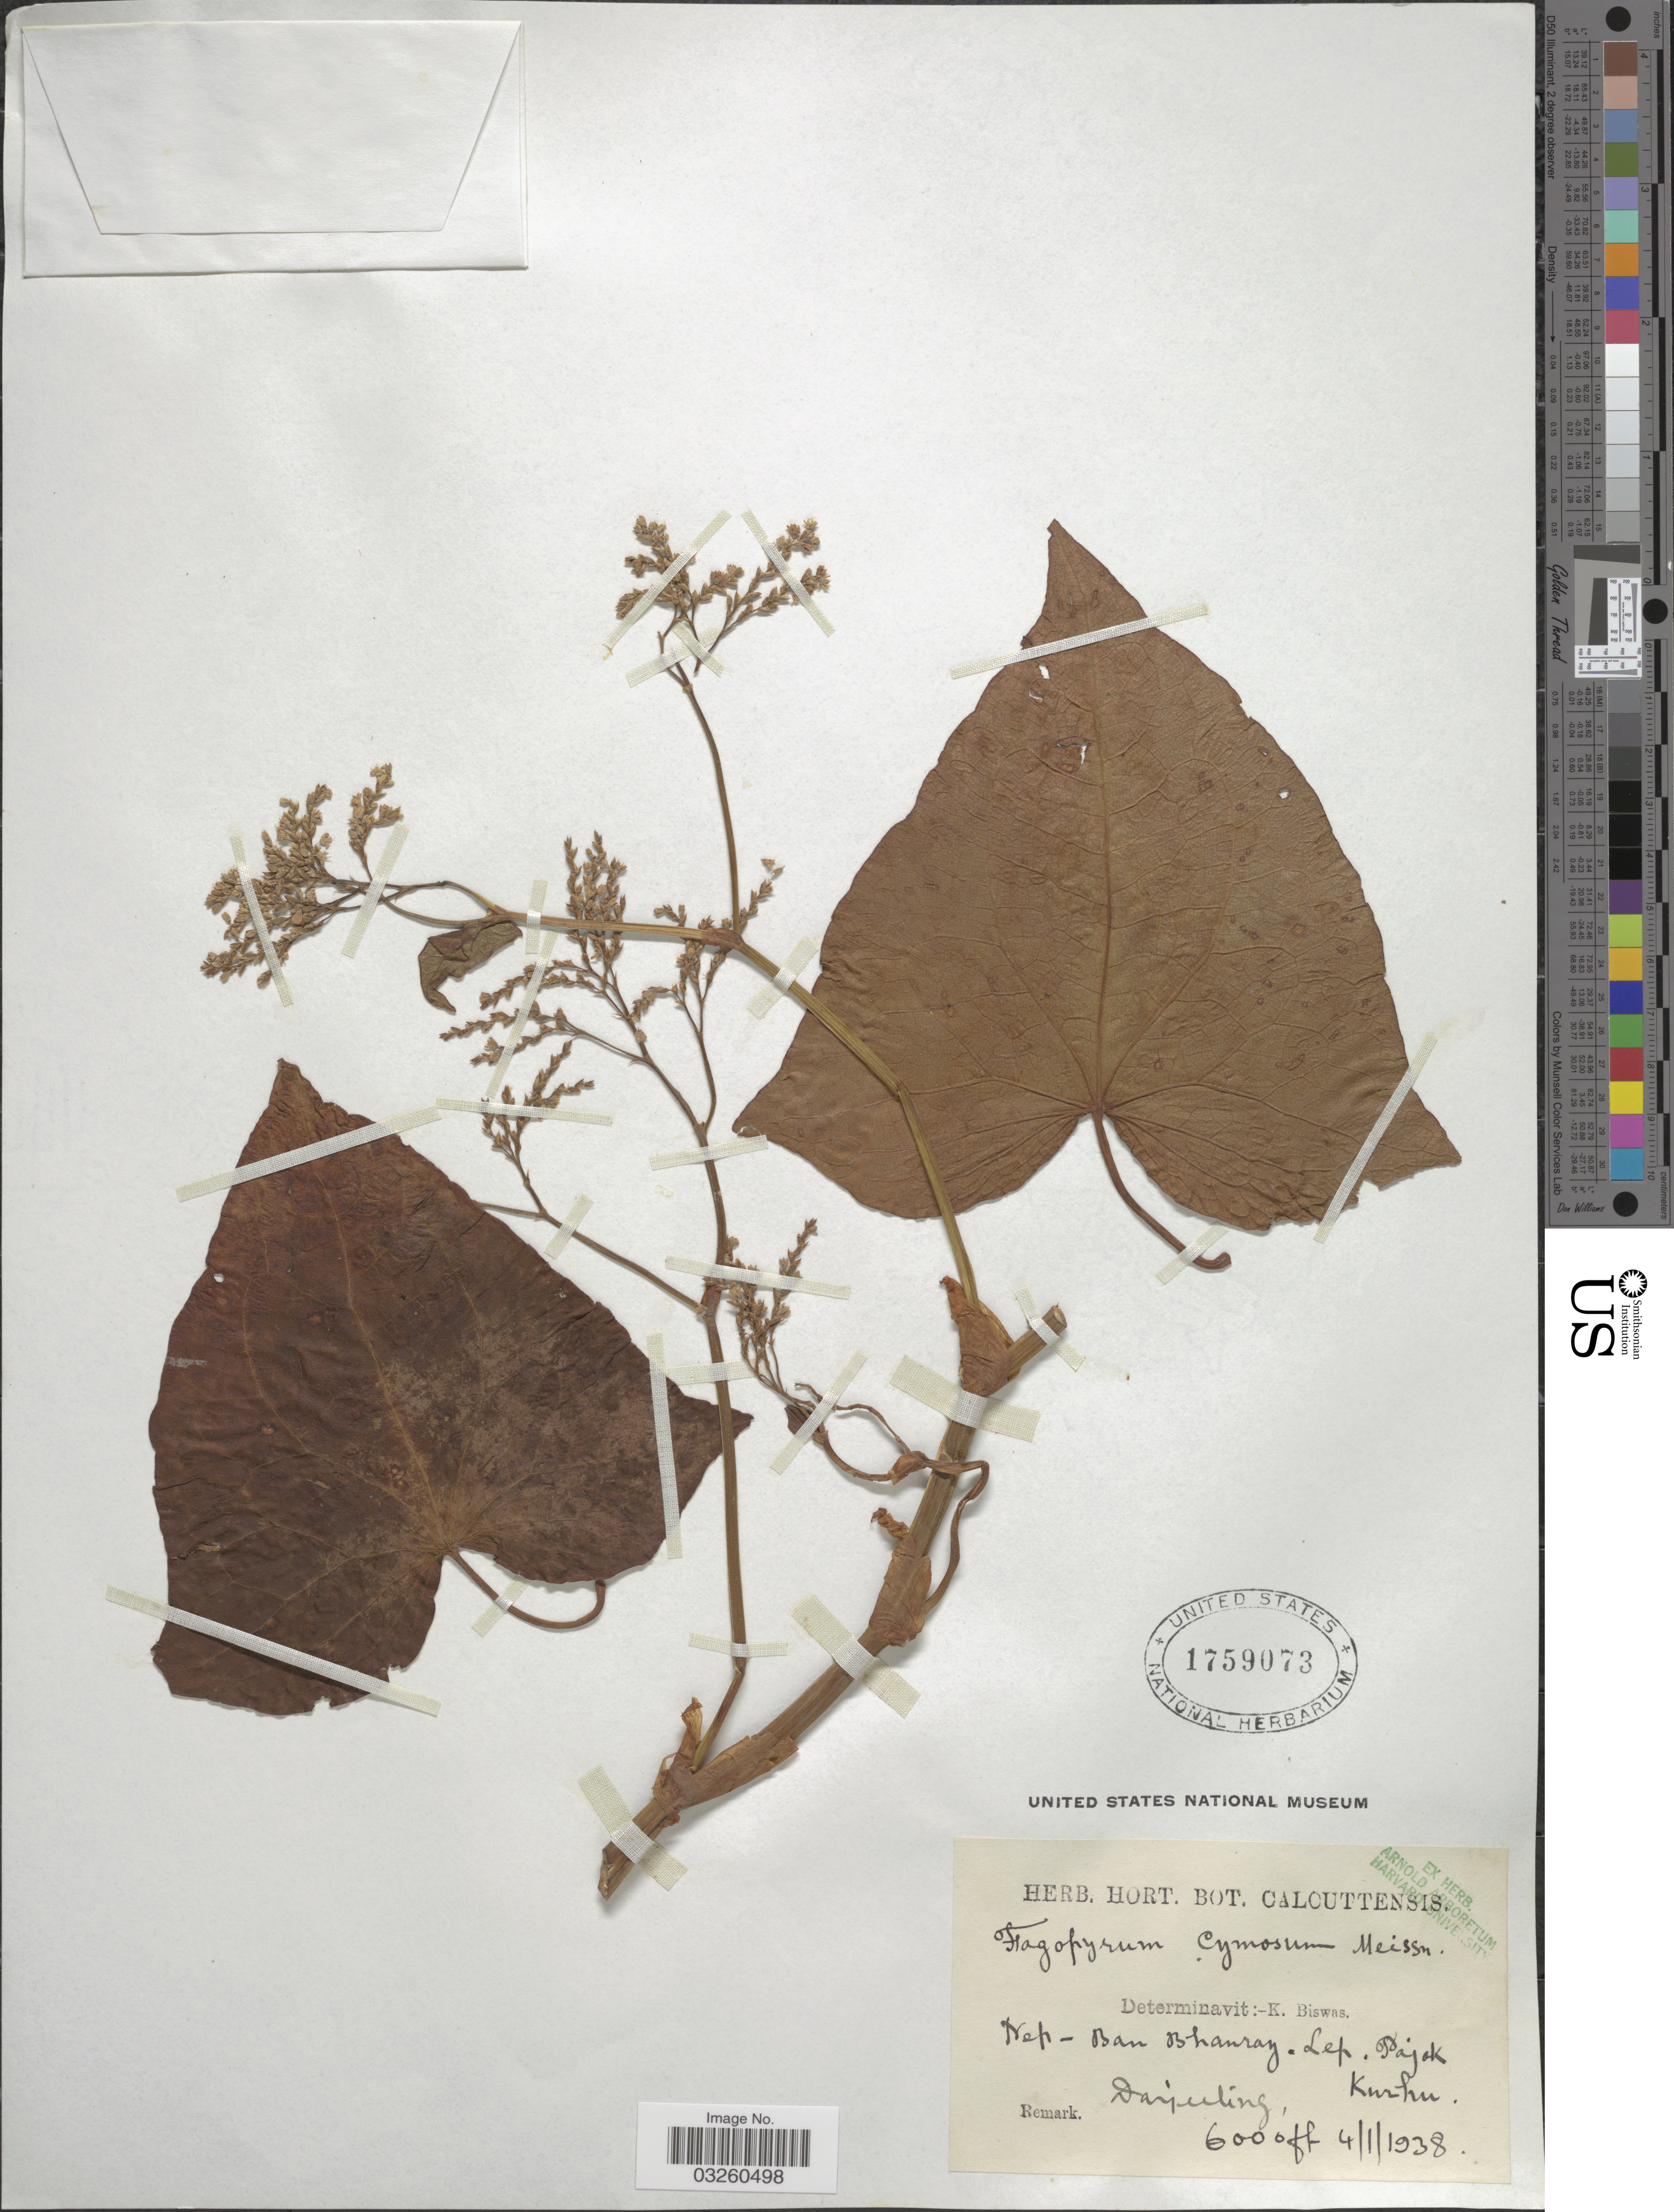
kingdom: Plantae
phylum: Tracheophyta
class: Magnoliopsida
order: Caryophyllales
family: Polygonaceae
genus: Fagopyrum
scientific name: Fagopyrum cymosum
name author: (Trevir.) Meisn.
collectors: ex herb. horti Calcuttensis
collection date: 1938-01-04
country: Nepal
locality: Nep - Ban Bhanray - Lep. Pajok Kurhu. Darjeeling.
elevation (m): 1829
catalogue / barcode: US 1759073